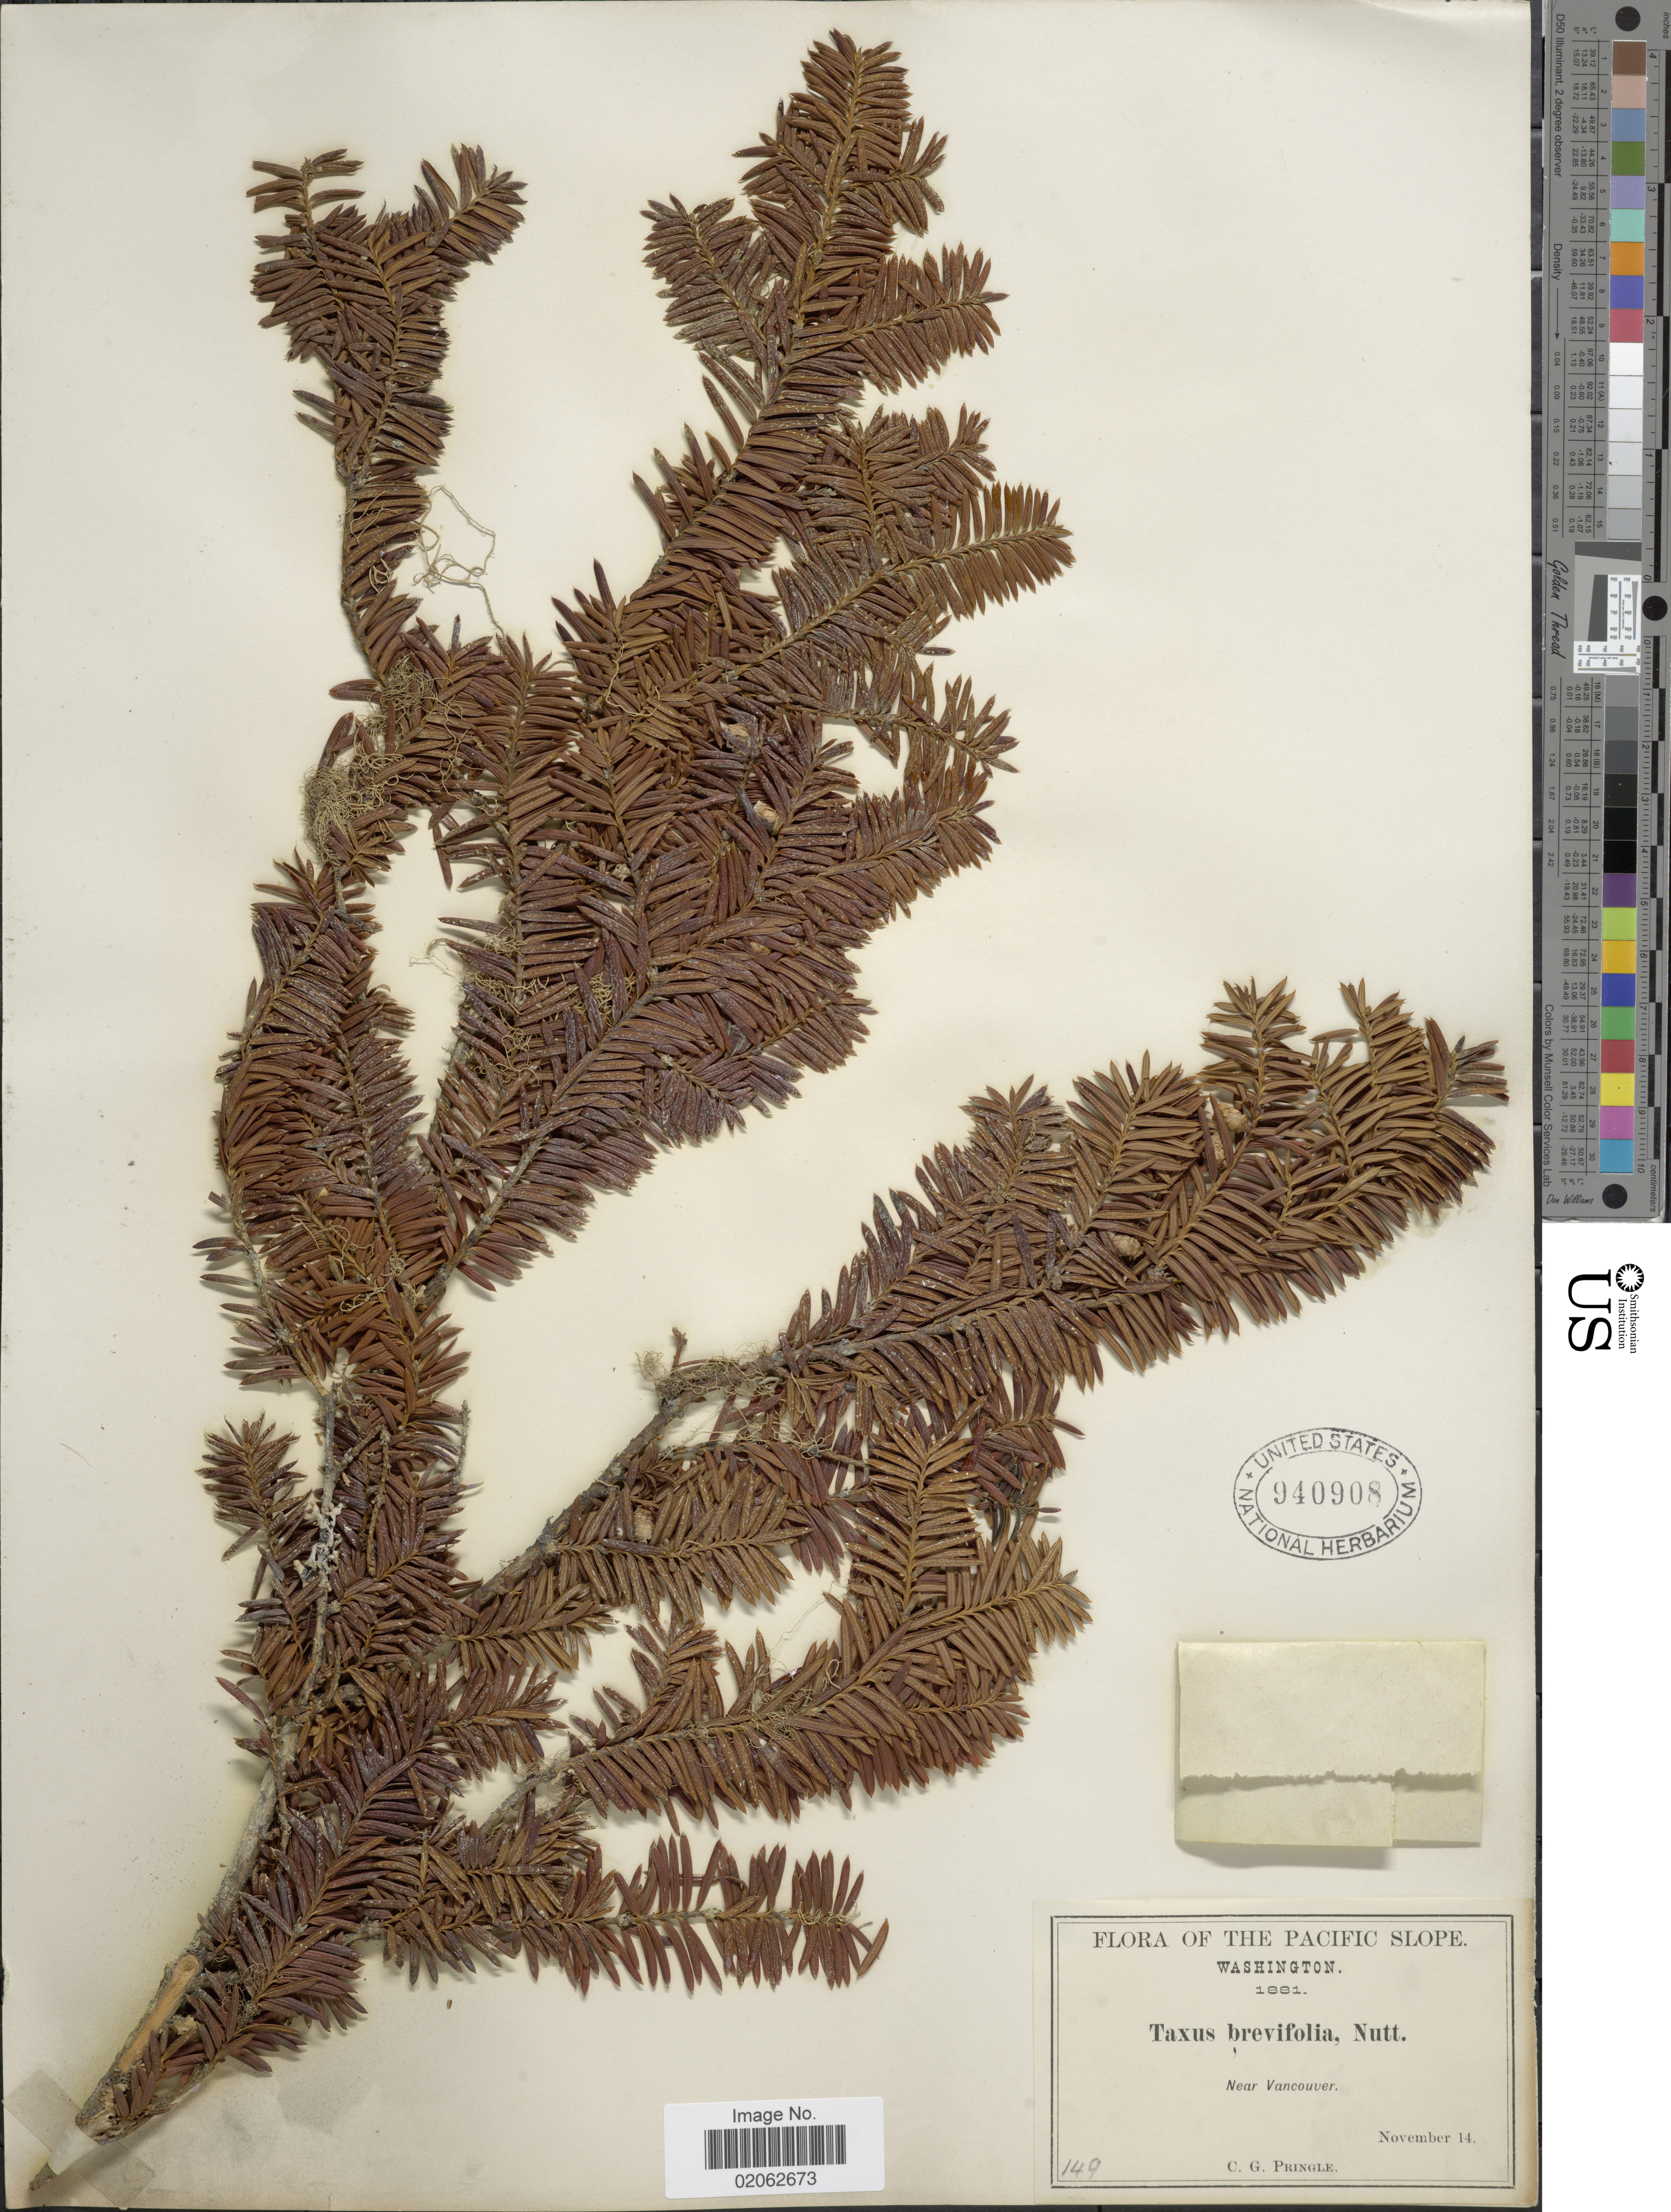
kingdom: Plantae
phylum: Tracheophyta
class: Pinopsida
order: Pinales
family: Taxaceae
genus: Taxus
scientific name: Taxus brevifolia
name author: Nutt.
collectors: C. G. Pringle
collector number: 149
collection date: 1881-11-14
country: United States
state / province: Washington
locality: The Pacific Slope, Washington, Near Vancouver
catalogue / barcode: US 940908